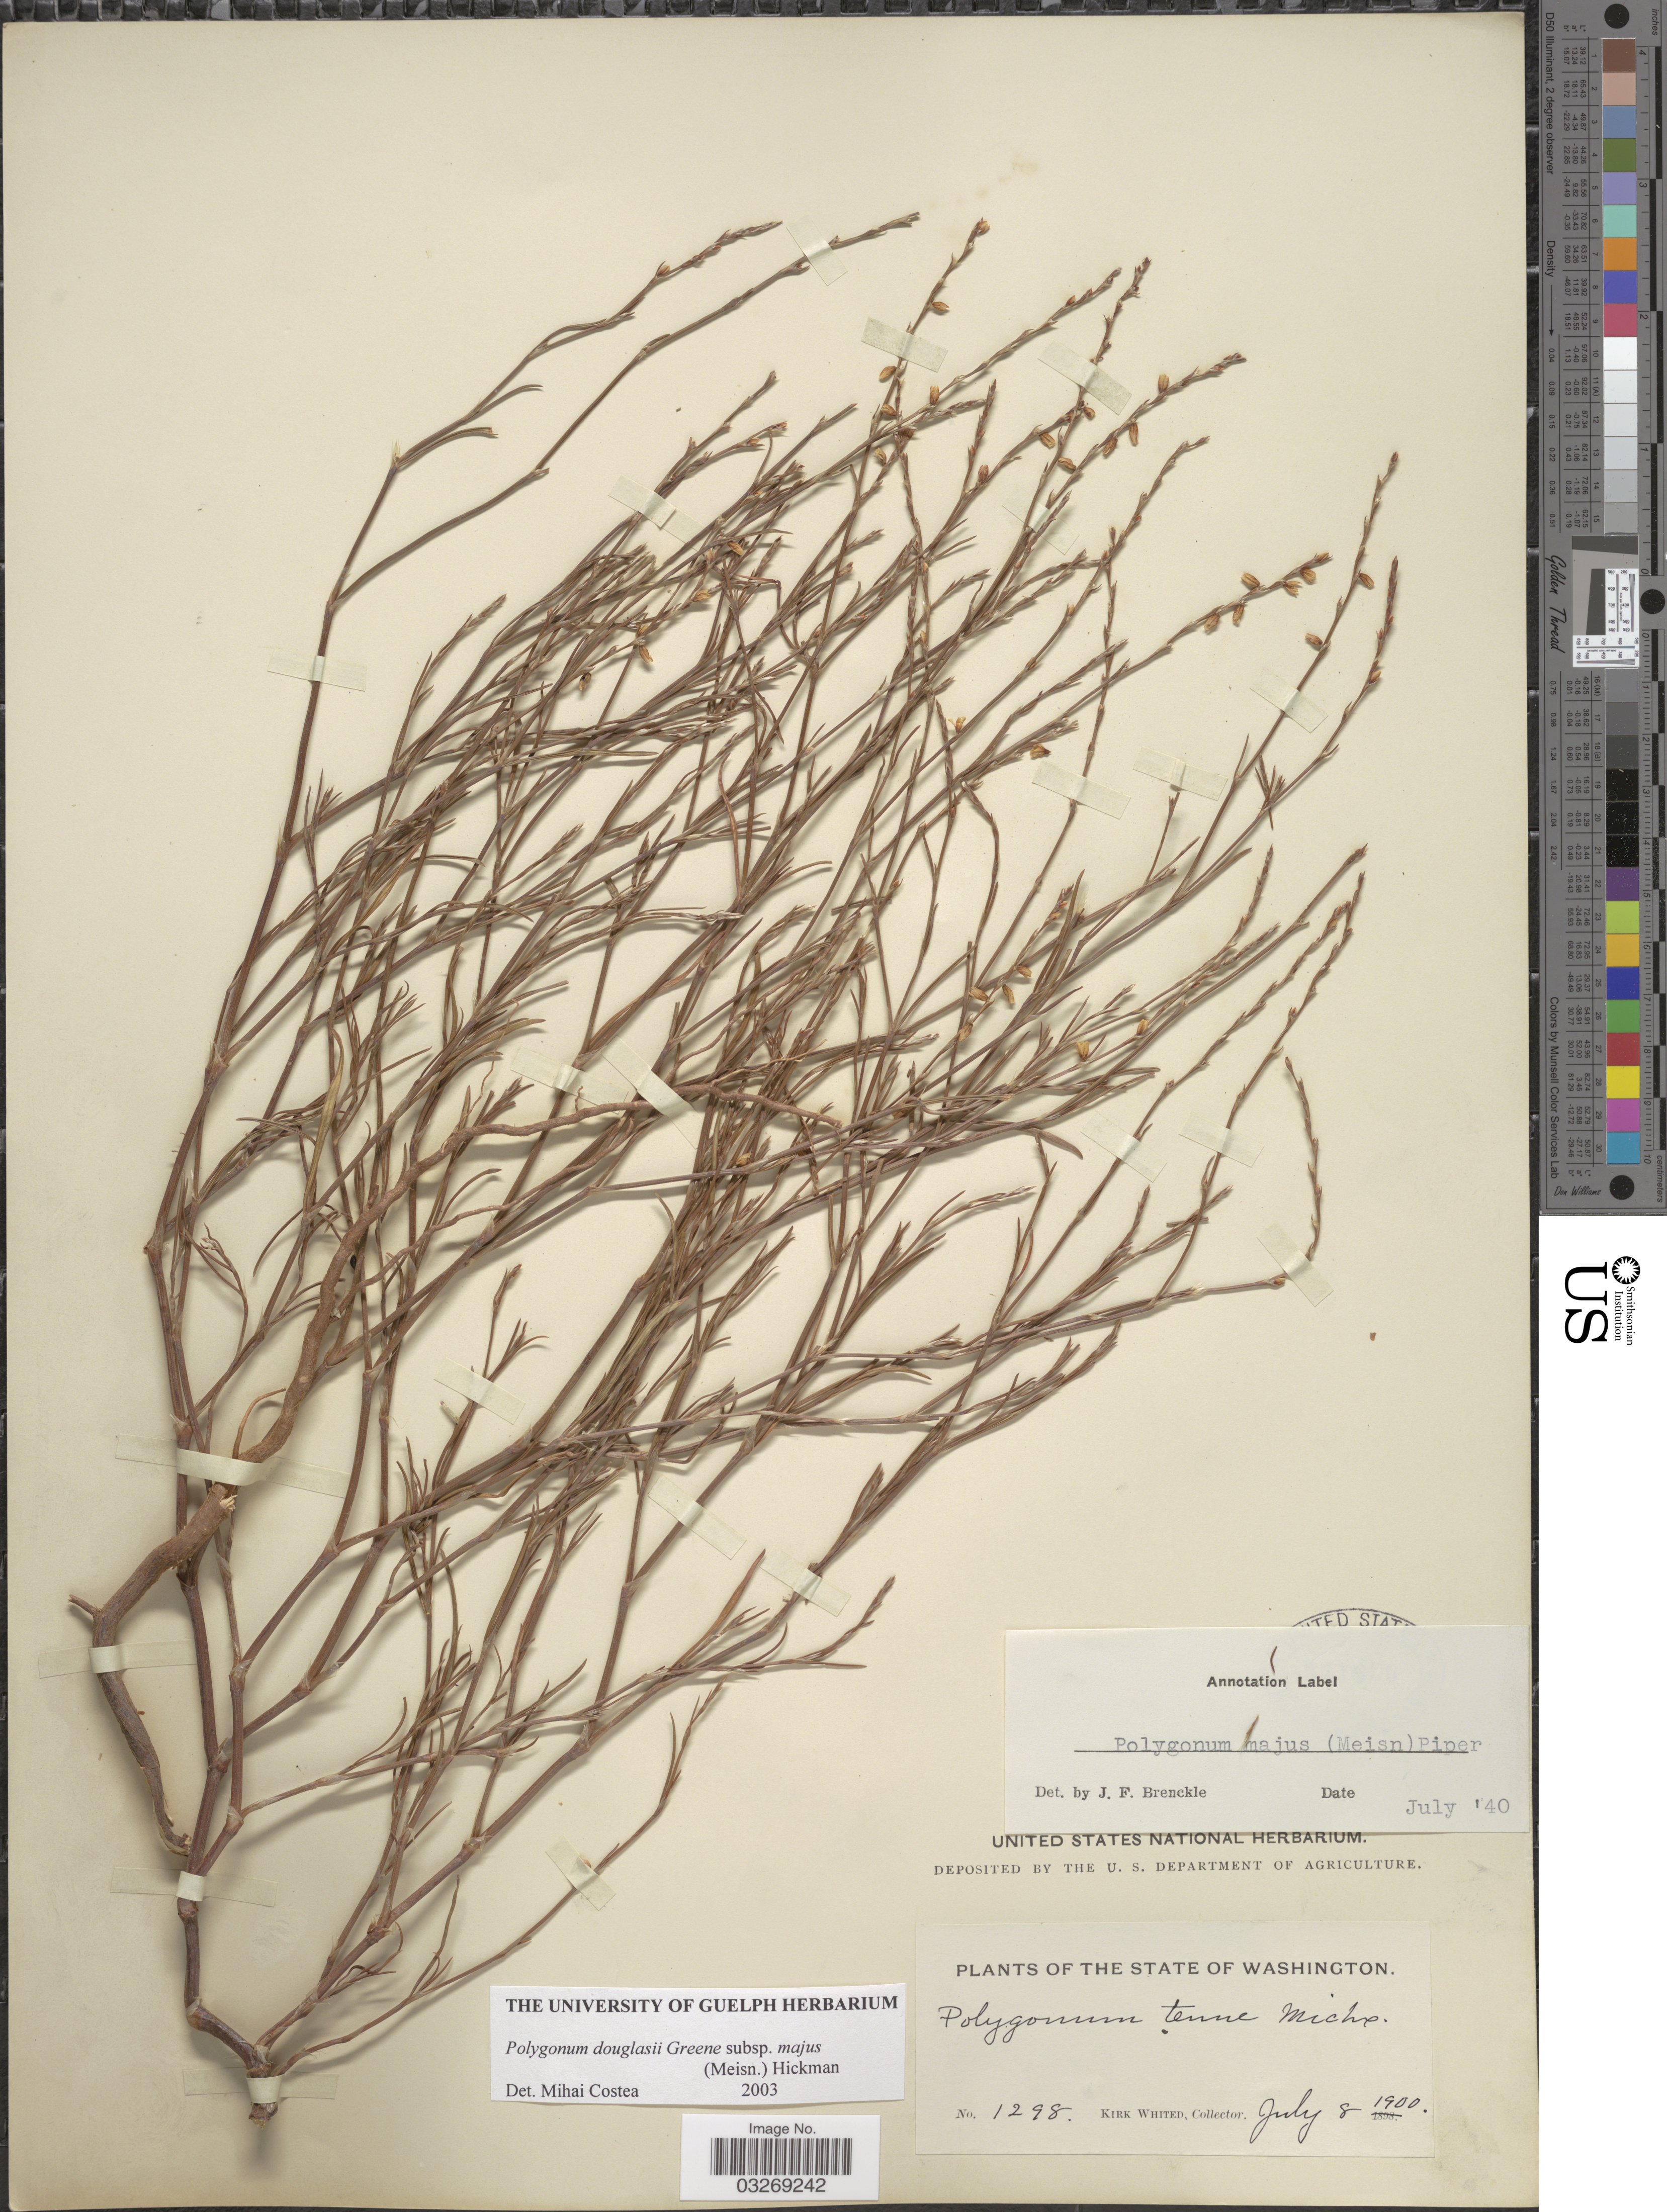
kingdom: Plantae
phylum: Tracheophyta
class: Magnoliopsida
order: Caryophyllales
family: Polygonaceae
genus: Polygonum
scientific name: Polygonum douglasii subsp. majus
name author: (Meisn.) Hickman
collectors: K. Whited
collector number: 1298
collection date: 1900-07-08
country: United States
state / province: Washington